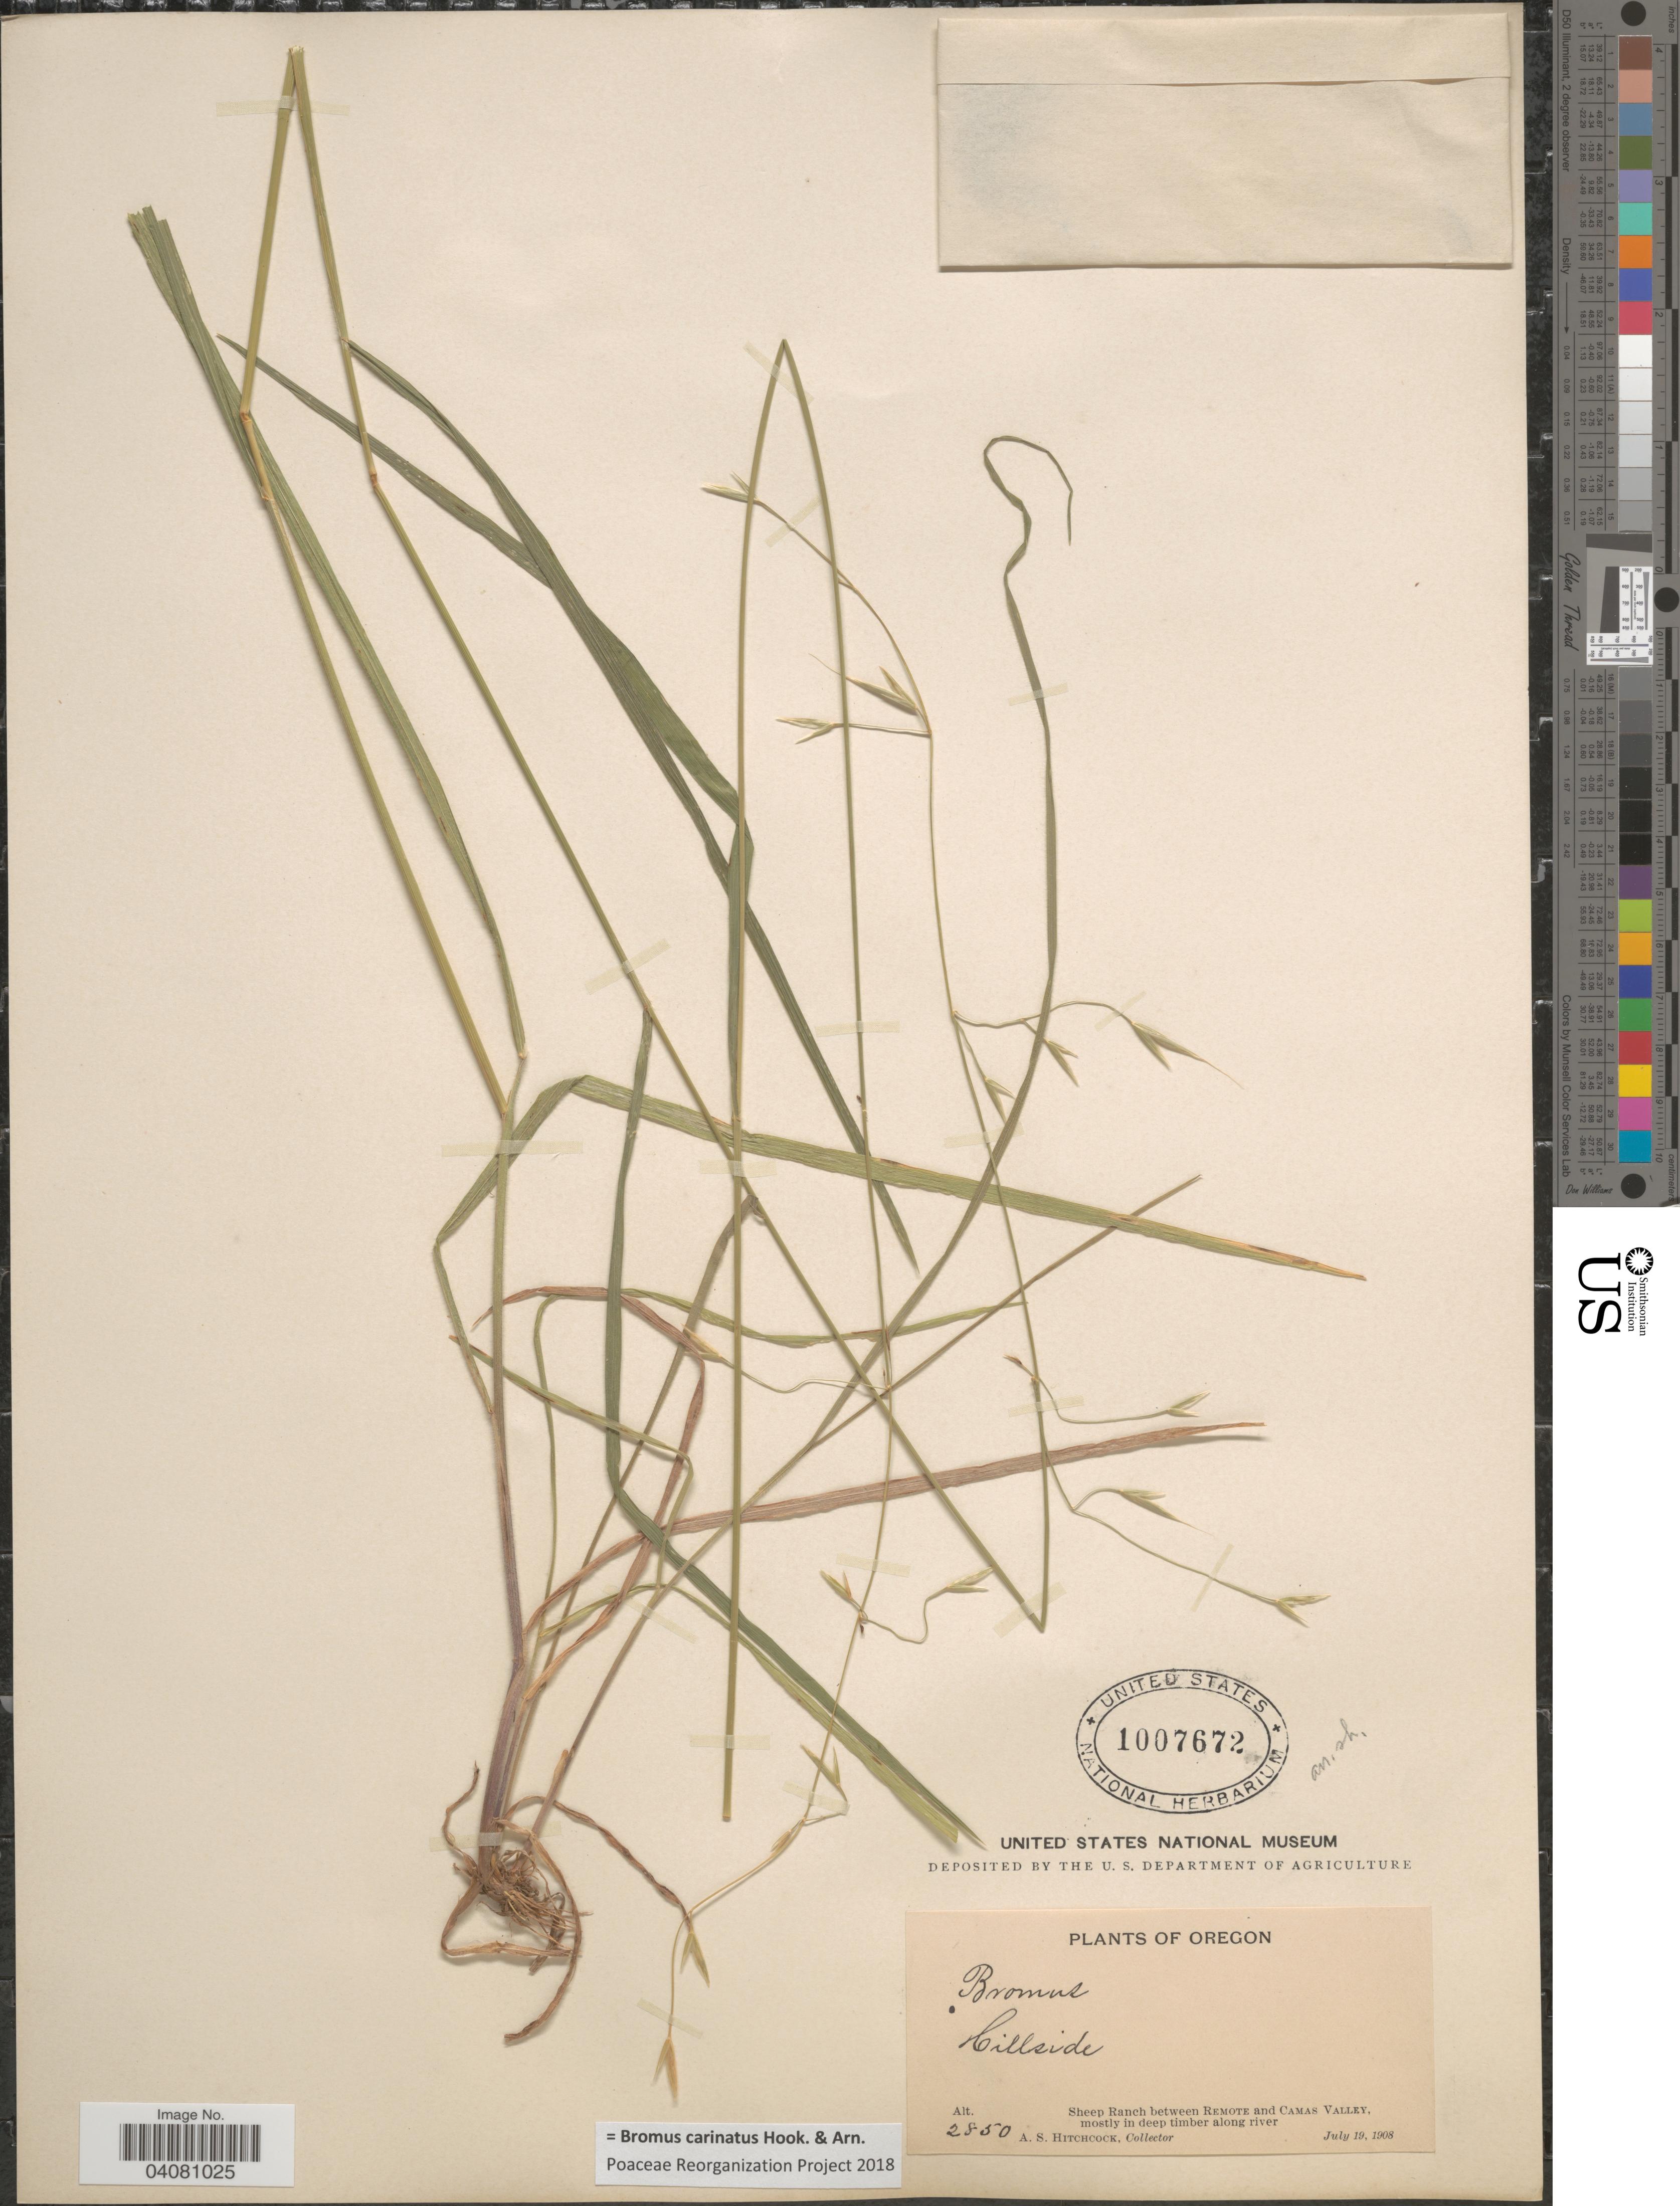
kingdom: Plantae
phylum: Tracheophyta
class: Liliopsida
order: Poales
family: Poaceae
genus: Bromus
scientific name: Bromus carinatus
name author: Hook. & Arn.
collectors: A. S. Hitchcock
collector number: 2850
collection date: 1908-07-19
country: United States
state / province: Oregon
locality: Sheep Ranch between Remote and Camas Valley, mostly in deep timber along river.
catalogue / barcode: US 1007672